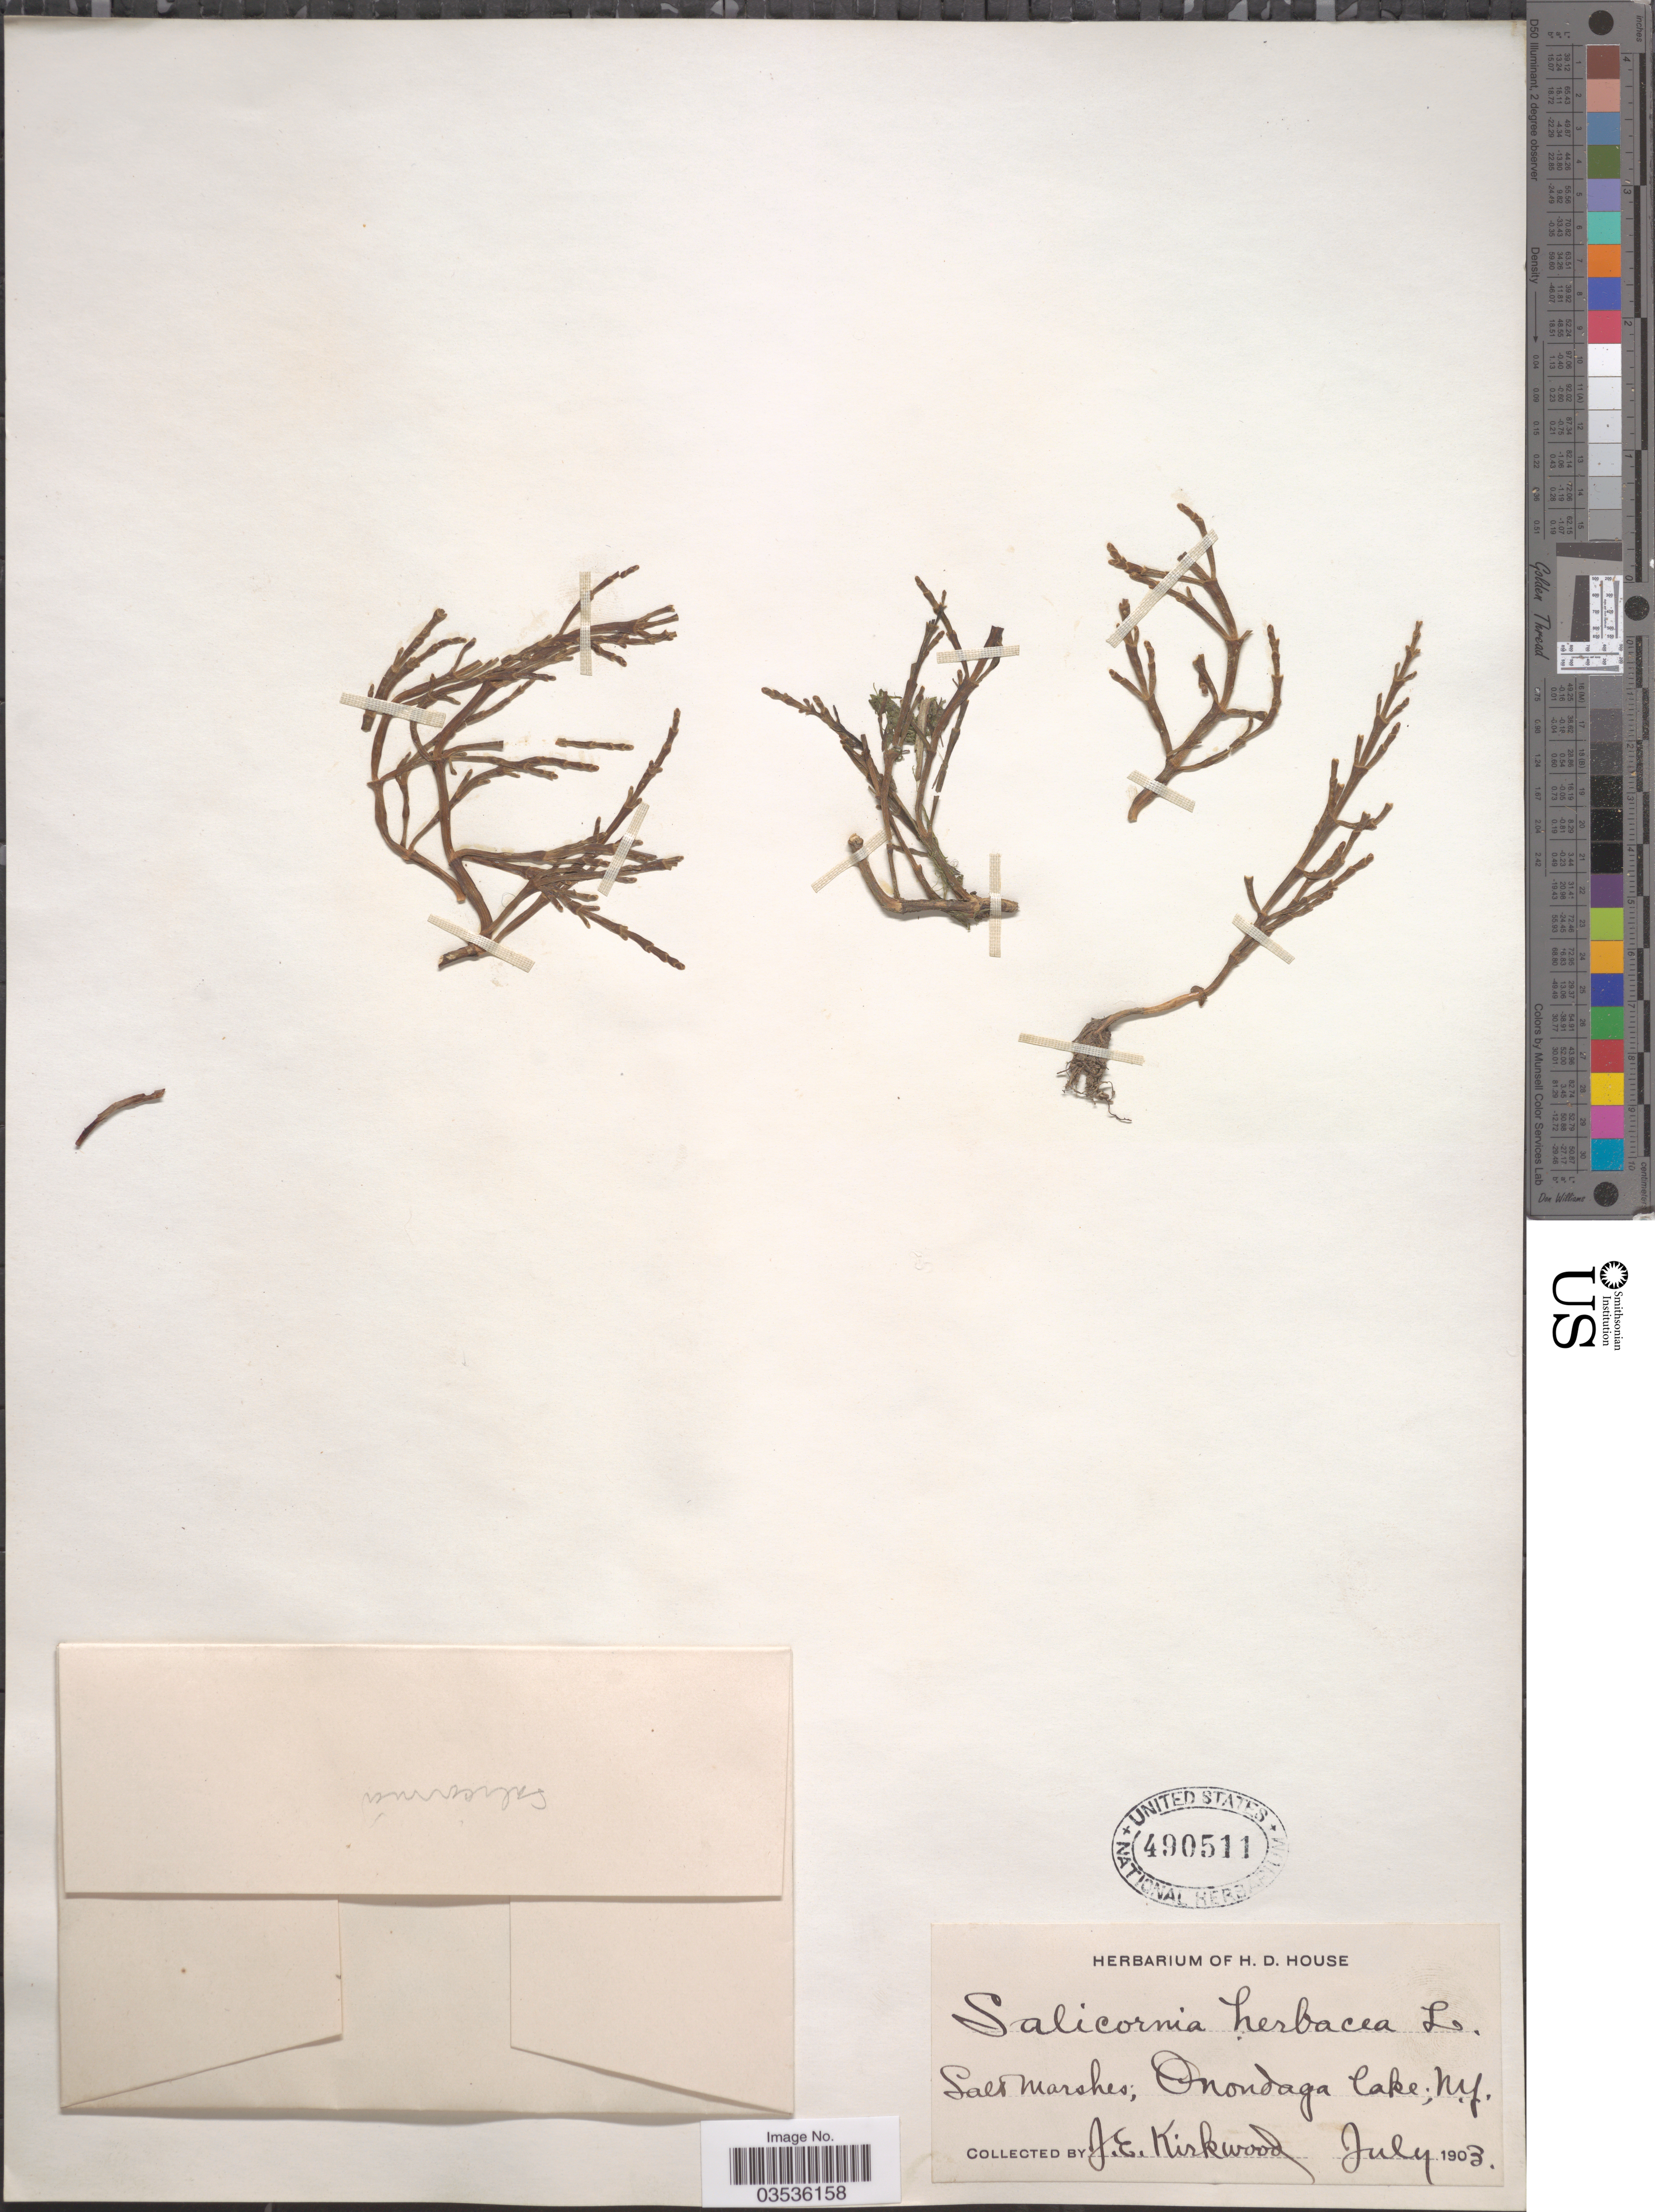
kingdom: Plantae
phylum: Tracheophyta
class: Magnoliopsida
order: Caryophyllales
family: Amaranthaceae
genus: Salicornia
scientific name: Salicornia europaea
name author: L.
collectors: J. Kirkwood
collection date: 1903-07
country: United States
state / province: New York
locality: Onondaga lake.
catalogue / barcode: US 490511